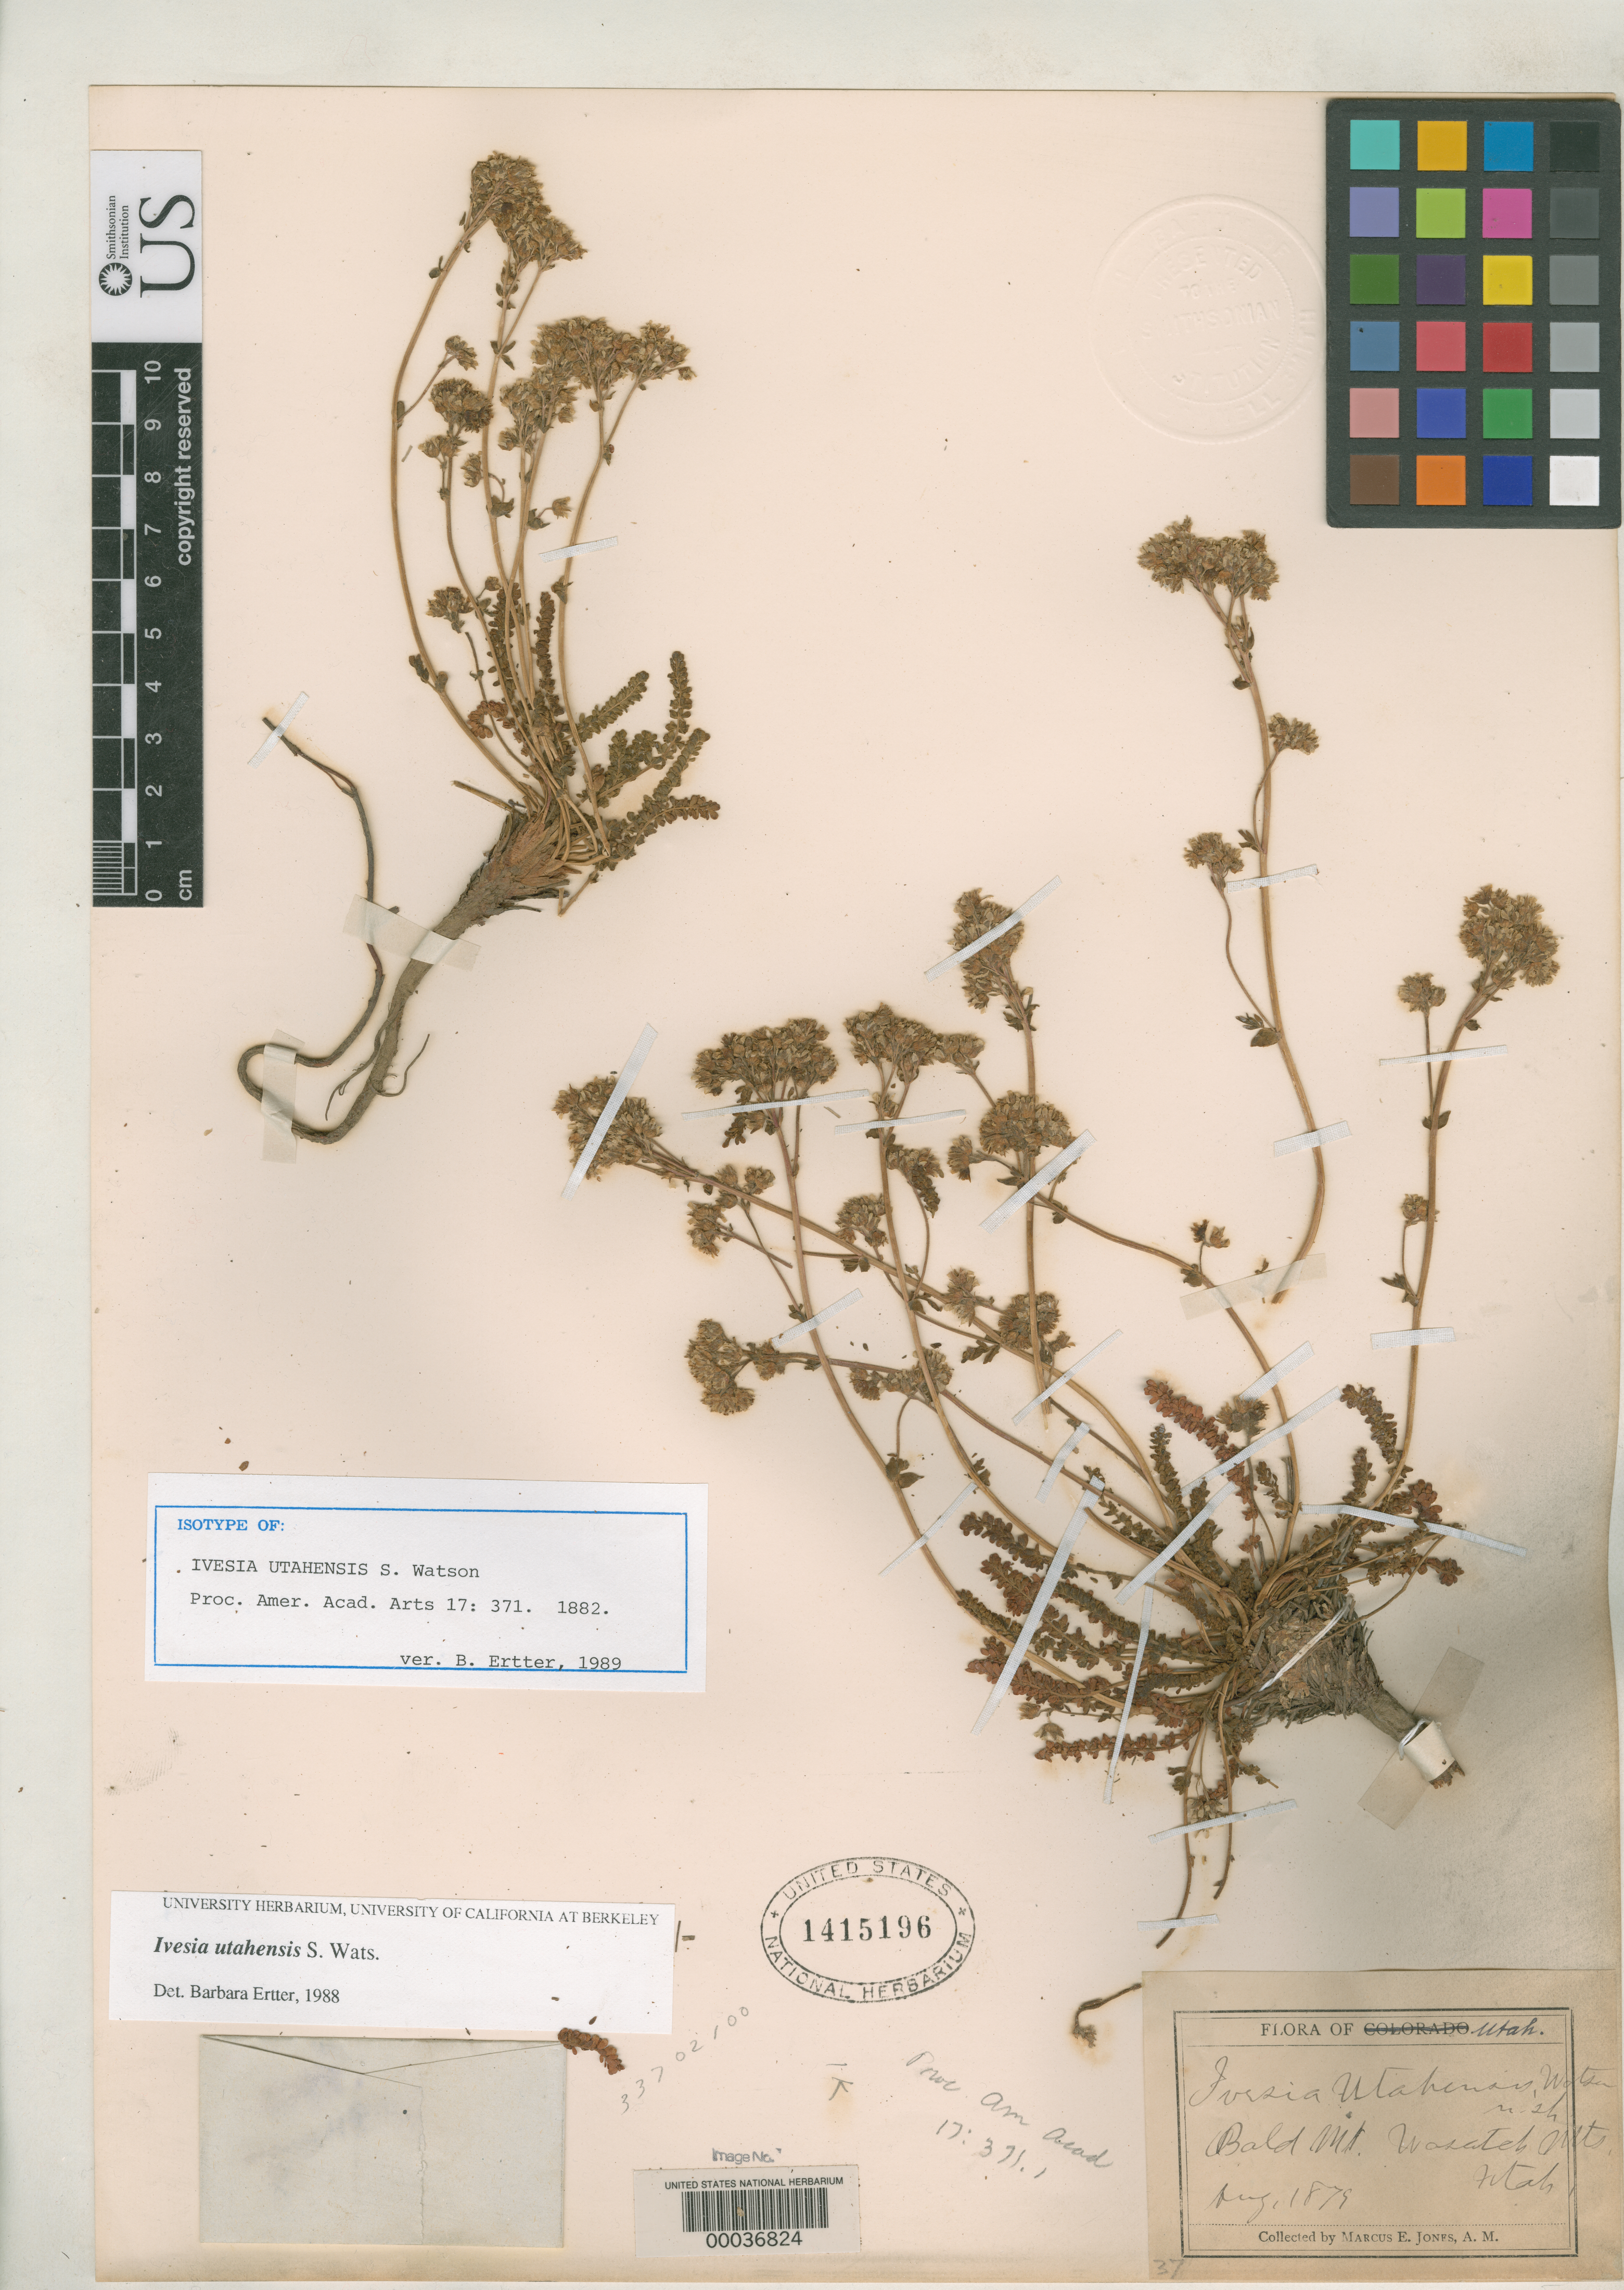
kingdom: Plantae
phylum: Tracheophyta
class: Magnoliopsida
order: Rosales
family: Rosaceae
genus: Ivesia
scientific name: Ivesia utahensis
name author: S. Watson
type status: Isotype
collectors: M. E. Jones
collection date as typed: Aug 1879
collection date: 1879-08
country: United States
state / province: Utah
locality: Wasatch Mts., Bald Mt.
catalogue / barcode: US 1415196